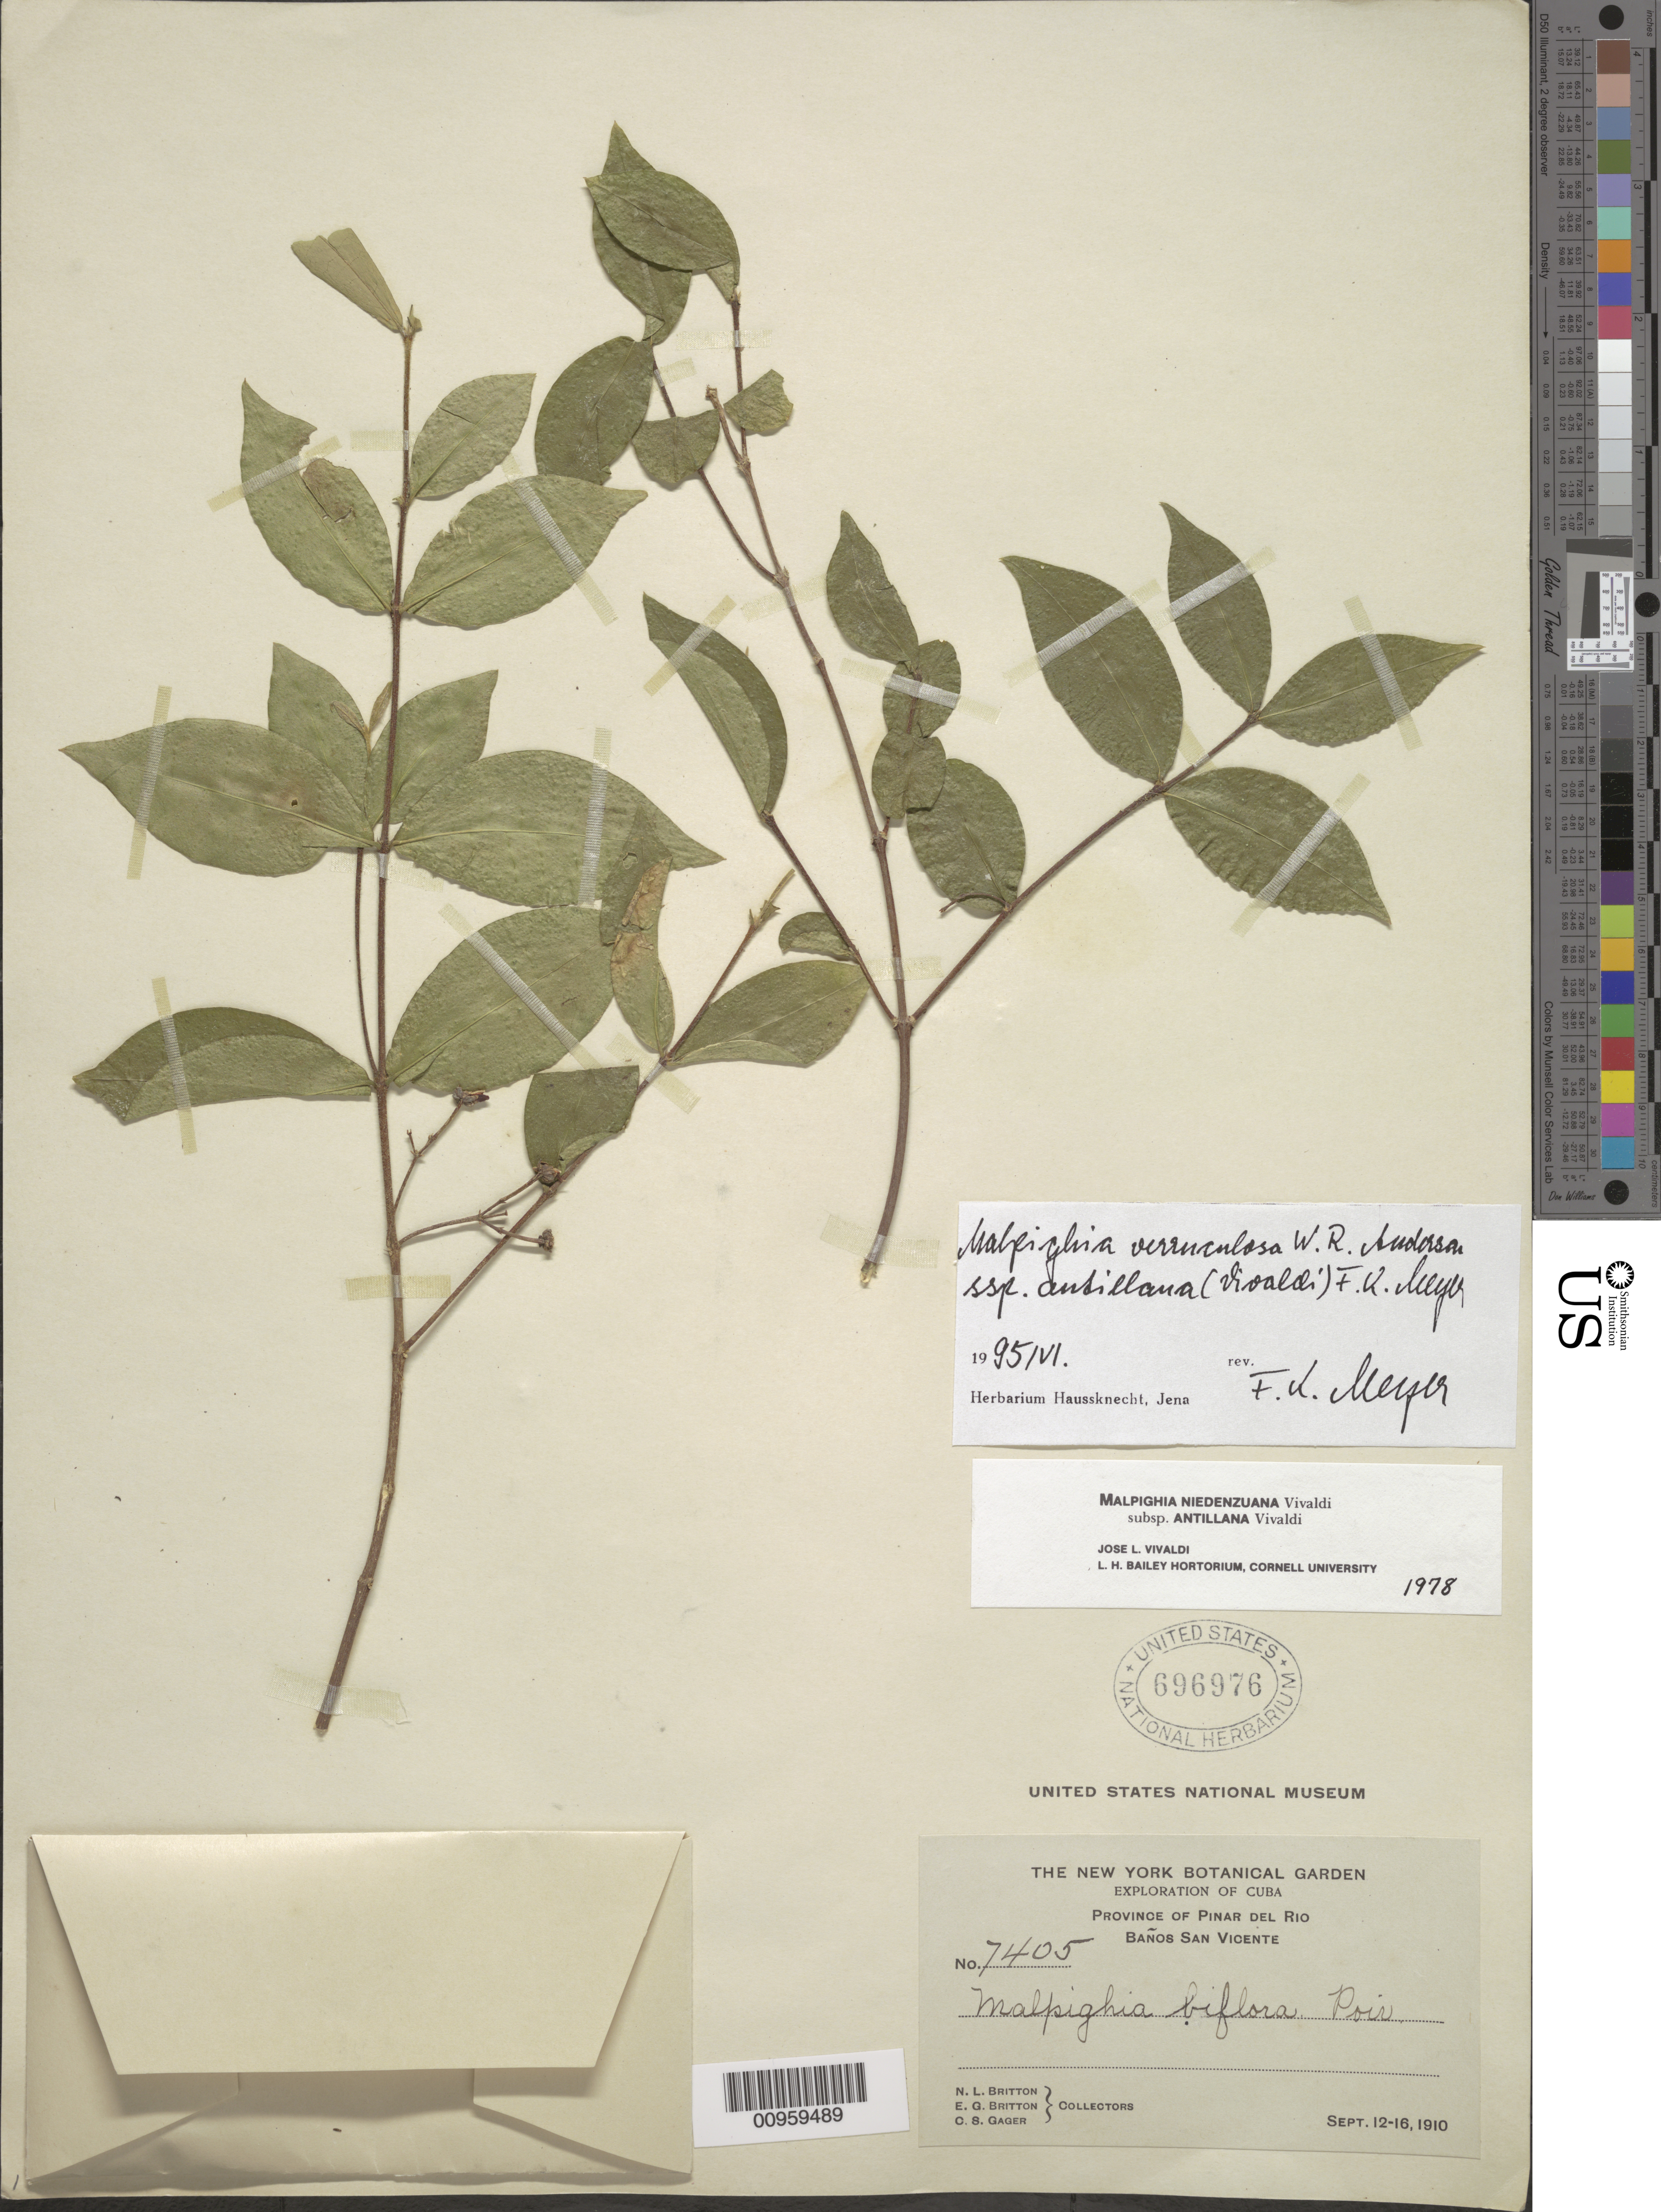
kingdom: Plantae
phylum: Tracheophyta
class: Magnoliopsida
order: Malpighiales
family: Malpighiaceae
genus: Malpighia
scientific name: Malpighia verruculosa subsp. antillana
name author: (Vivaldi) F.K. Mey.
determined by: Meyer, F. K.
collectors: N. Britton, E. G. Britton & C. Gager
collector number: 7405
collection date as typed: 12 Sep 1910 to 16 Sep 1910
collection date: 1910-09-12/1910-09-16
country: Cuba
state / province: Pinar del Rio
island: Cuba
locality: Baños San Vicente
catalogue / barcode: US 696976